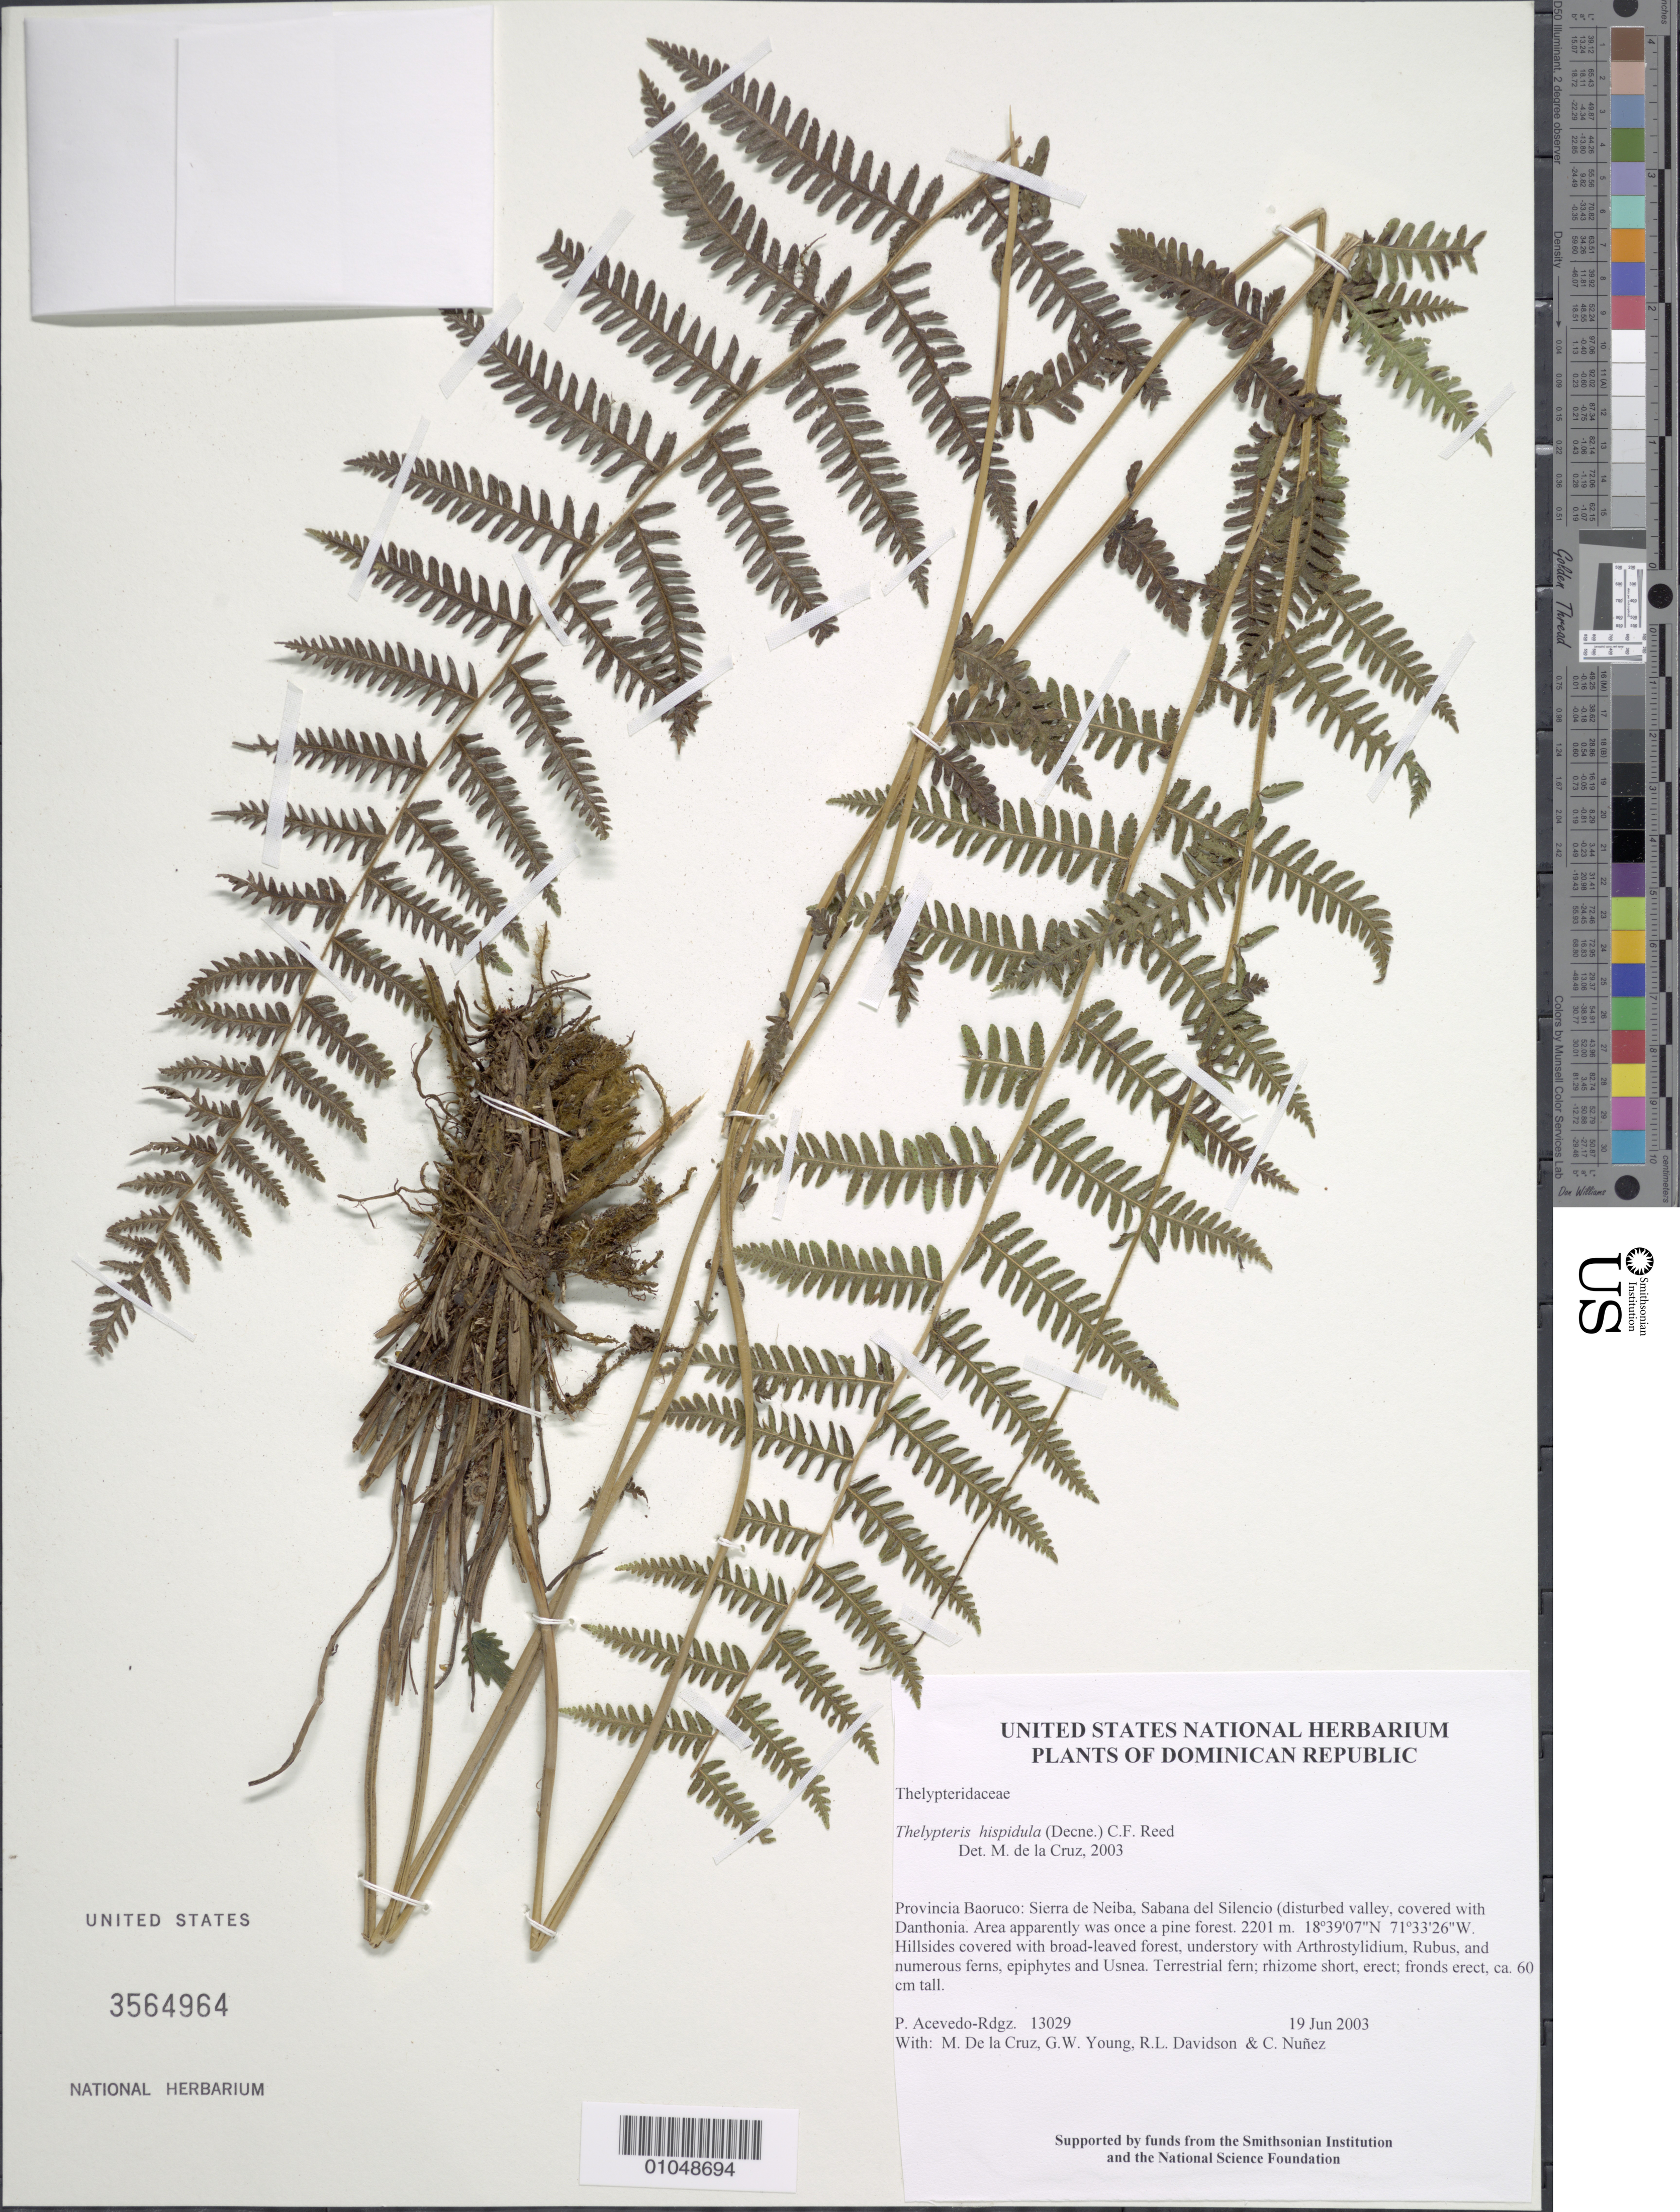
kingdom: Plantae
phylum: Tracheophyta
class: Polypodiopsida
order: Polypodiales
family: Thelypteridaceae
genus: Christella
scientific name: Christella hispidula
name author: (Decne.) Holttum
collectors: P. Acevedo-Rodr., M. de la Cruz, J. Rawlins, G. Young, R. Davidson & C. Nunez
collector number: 13029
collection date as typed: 19 Jun 2003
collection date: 2003-06-19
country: Dominican Republic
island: Hispaniola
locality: Provincia Baoruco: Sierra de Neiba, Sabana del Silencio (disturbed valley, covered with Danthonia. Area apparently was once a pine forest.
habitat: Hillsides covered with broad-leaved forest, understory with Arthrostylidium, Rubus, and numerous ferns, epiphytes and Usnea.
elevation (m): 2201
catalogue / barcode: US 3564964